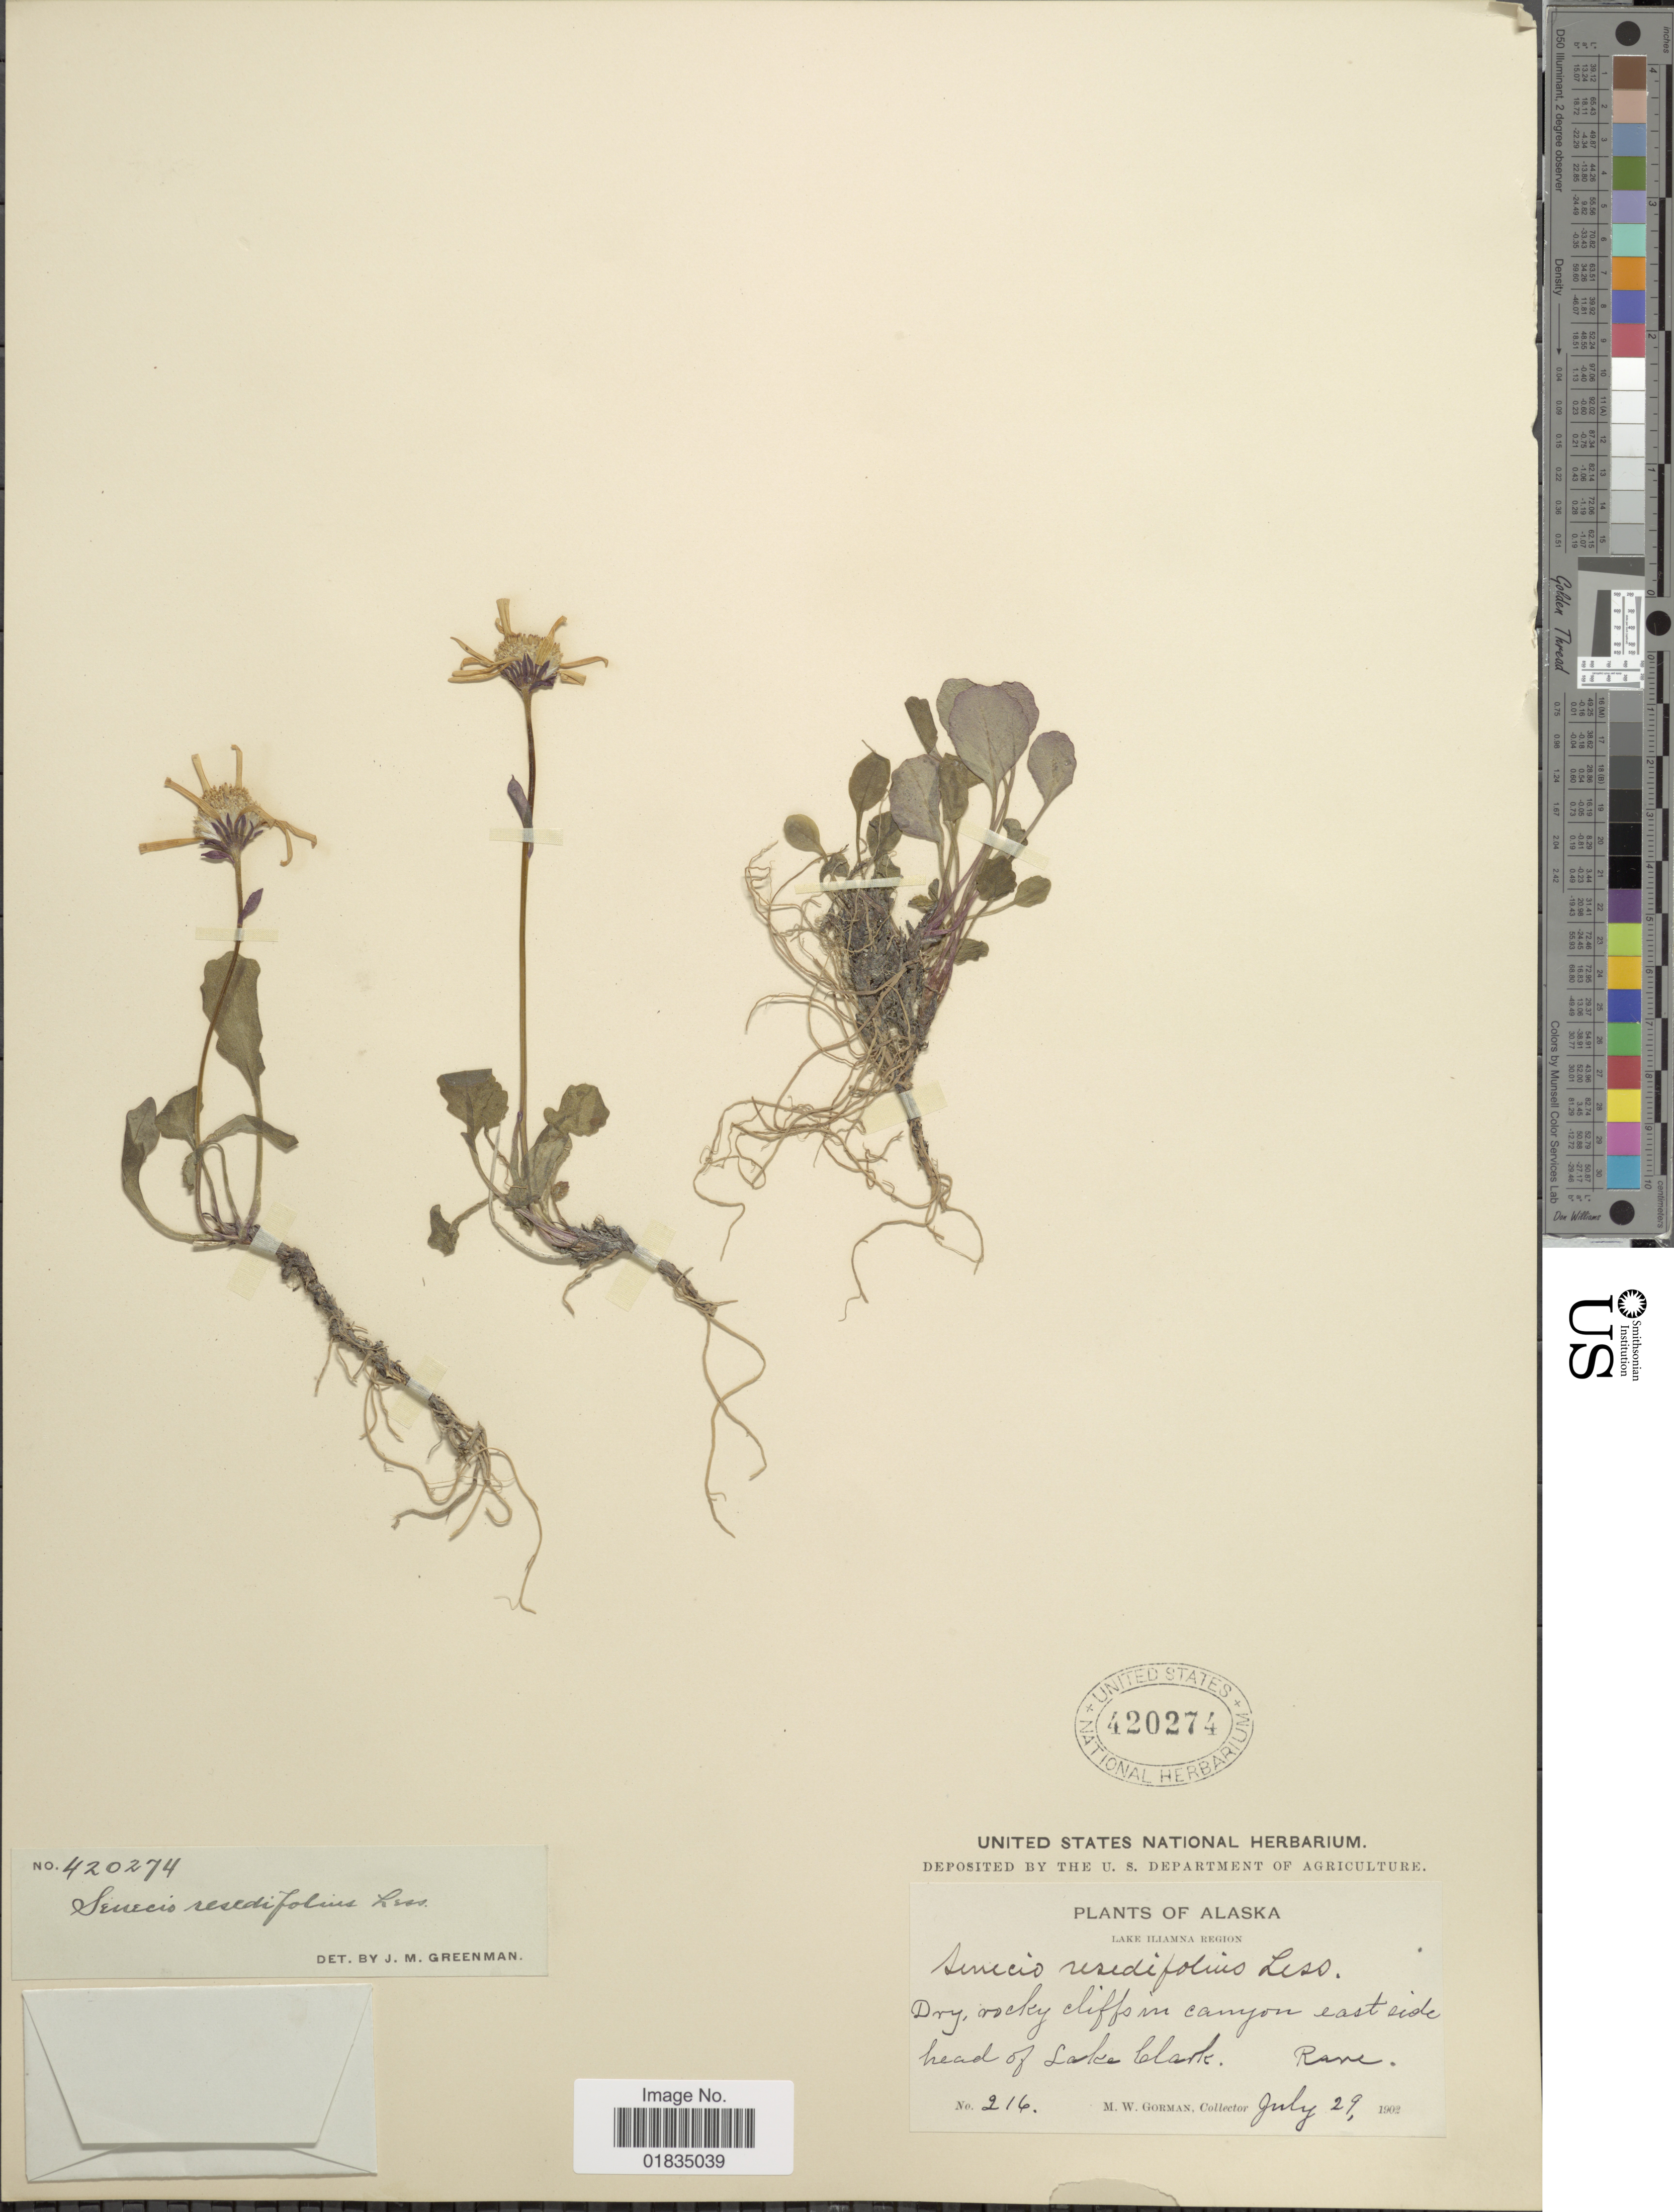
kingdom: Plantae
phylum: Tracheophyta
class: Magnoliopsida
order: Asterales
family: Asteraceae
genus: Packera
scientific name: Packera heterophylla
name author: (Fisch.) E. Wiebe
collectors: M. W. Gorman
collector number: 216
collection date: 1902-07-29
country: United States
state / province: Alaska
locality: Lake Illamna Region, East side head of Lake Clark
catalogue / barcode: US 420274